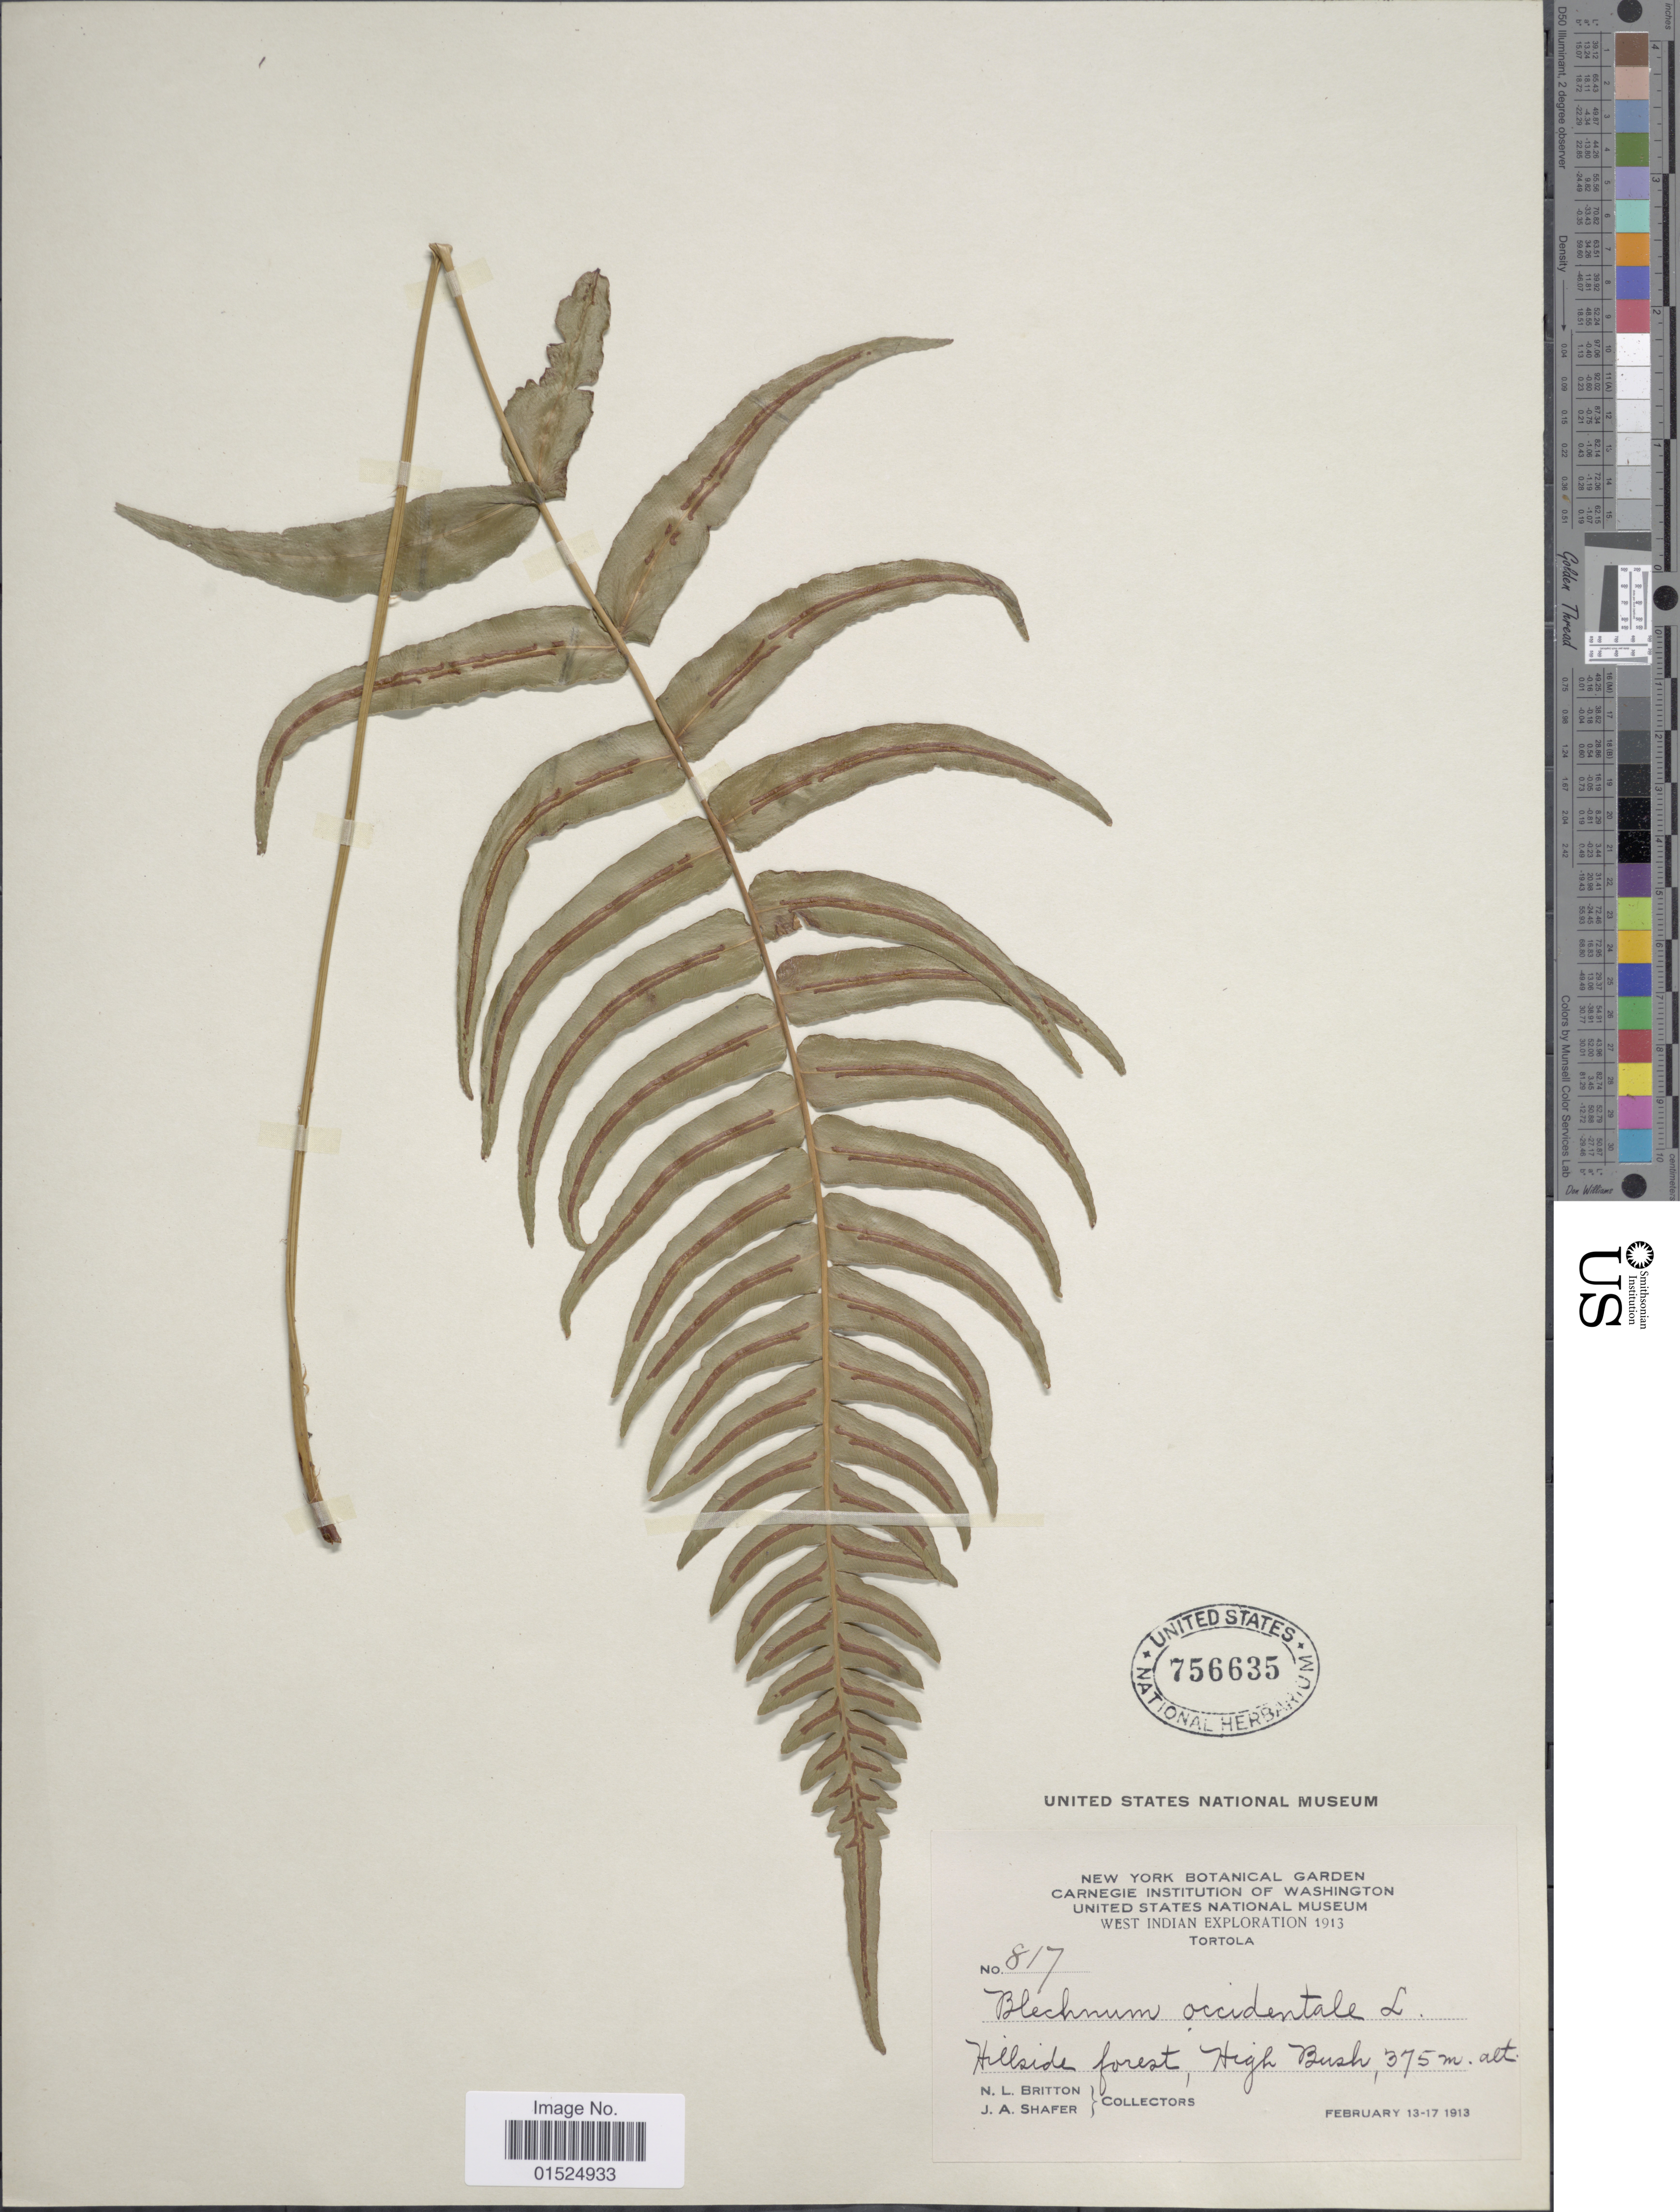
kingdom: Plantae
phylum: Tracheophyta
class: Polypodiopsida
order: Polypodiales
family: Blechnaceae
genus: Blechnum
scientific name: Blechnum occidentale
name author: L.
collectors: N. Britton & J. A. Shafer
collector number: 817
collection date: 1913-02-13/1913-02-17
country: British Virgin Islands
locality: Tortola, Hillside forest, High bush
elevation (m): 375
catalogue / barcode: US 756635